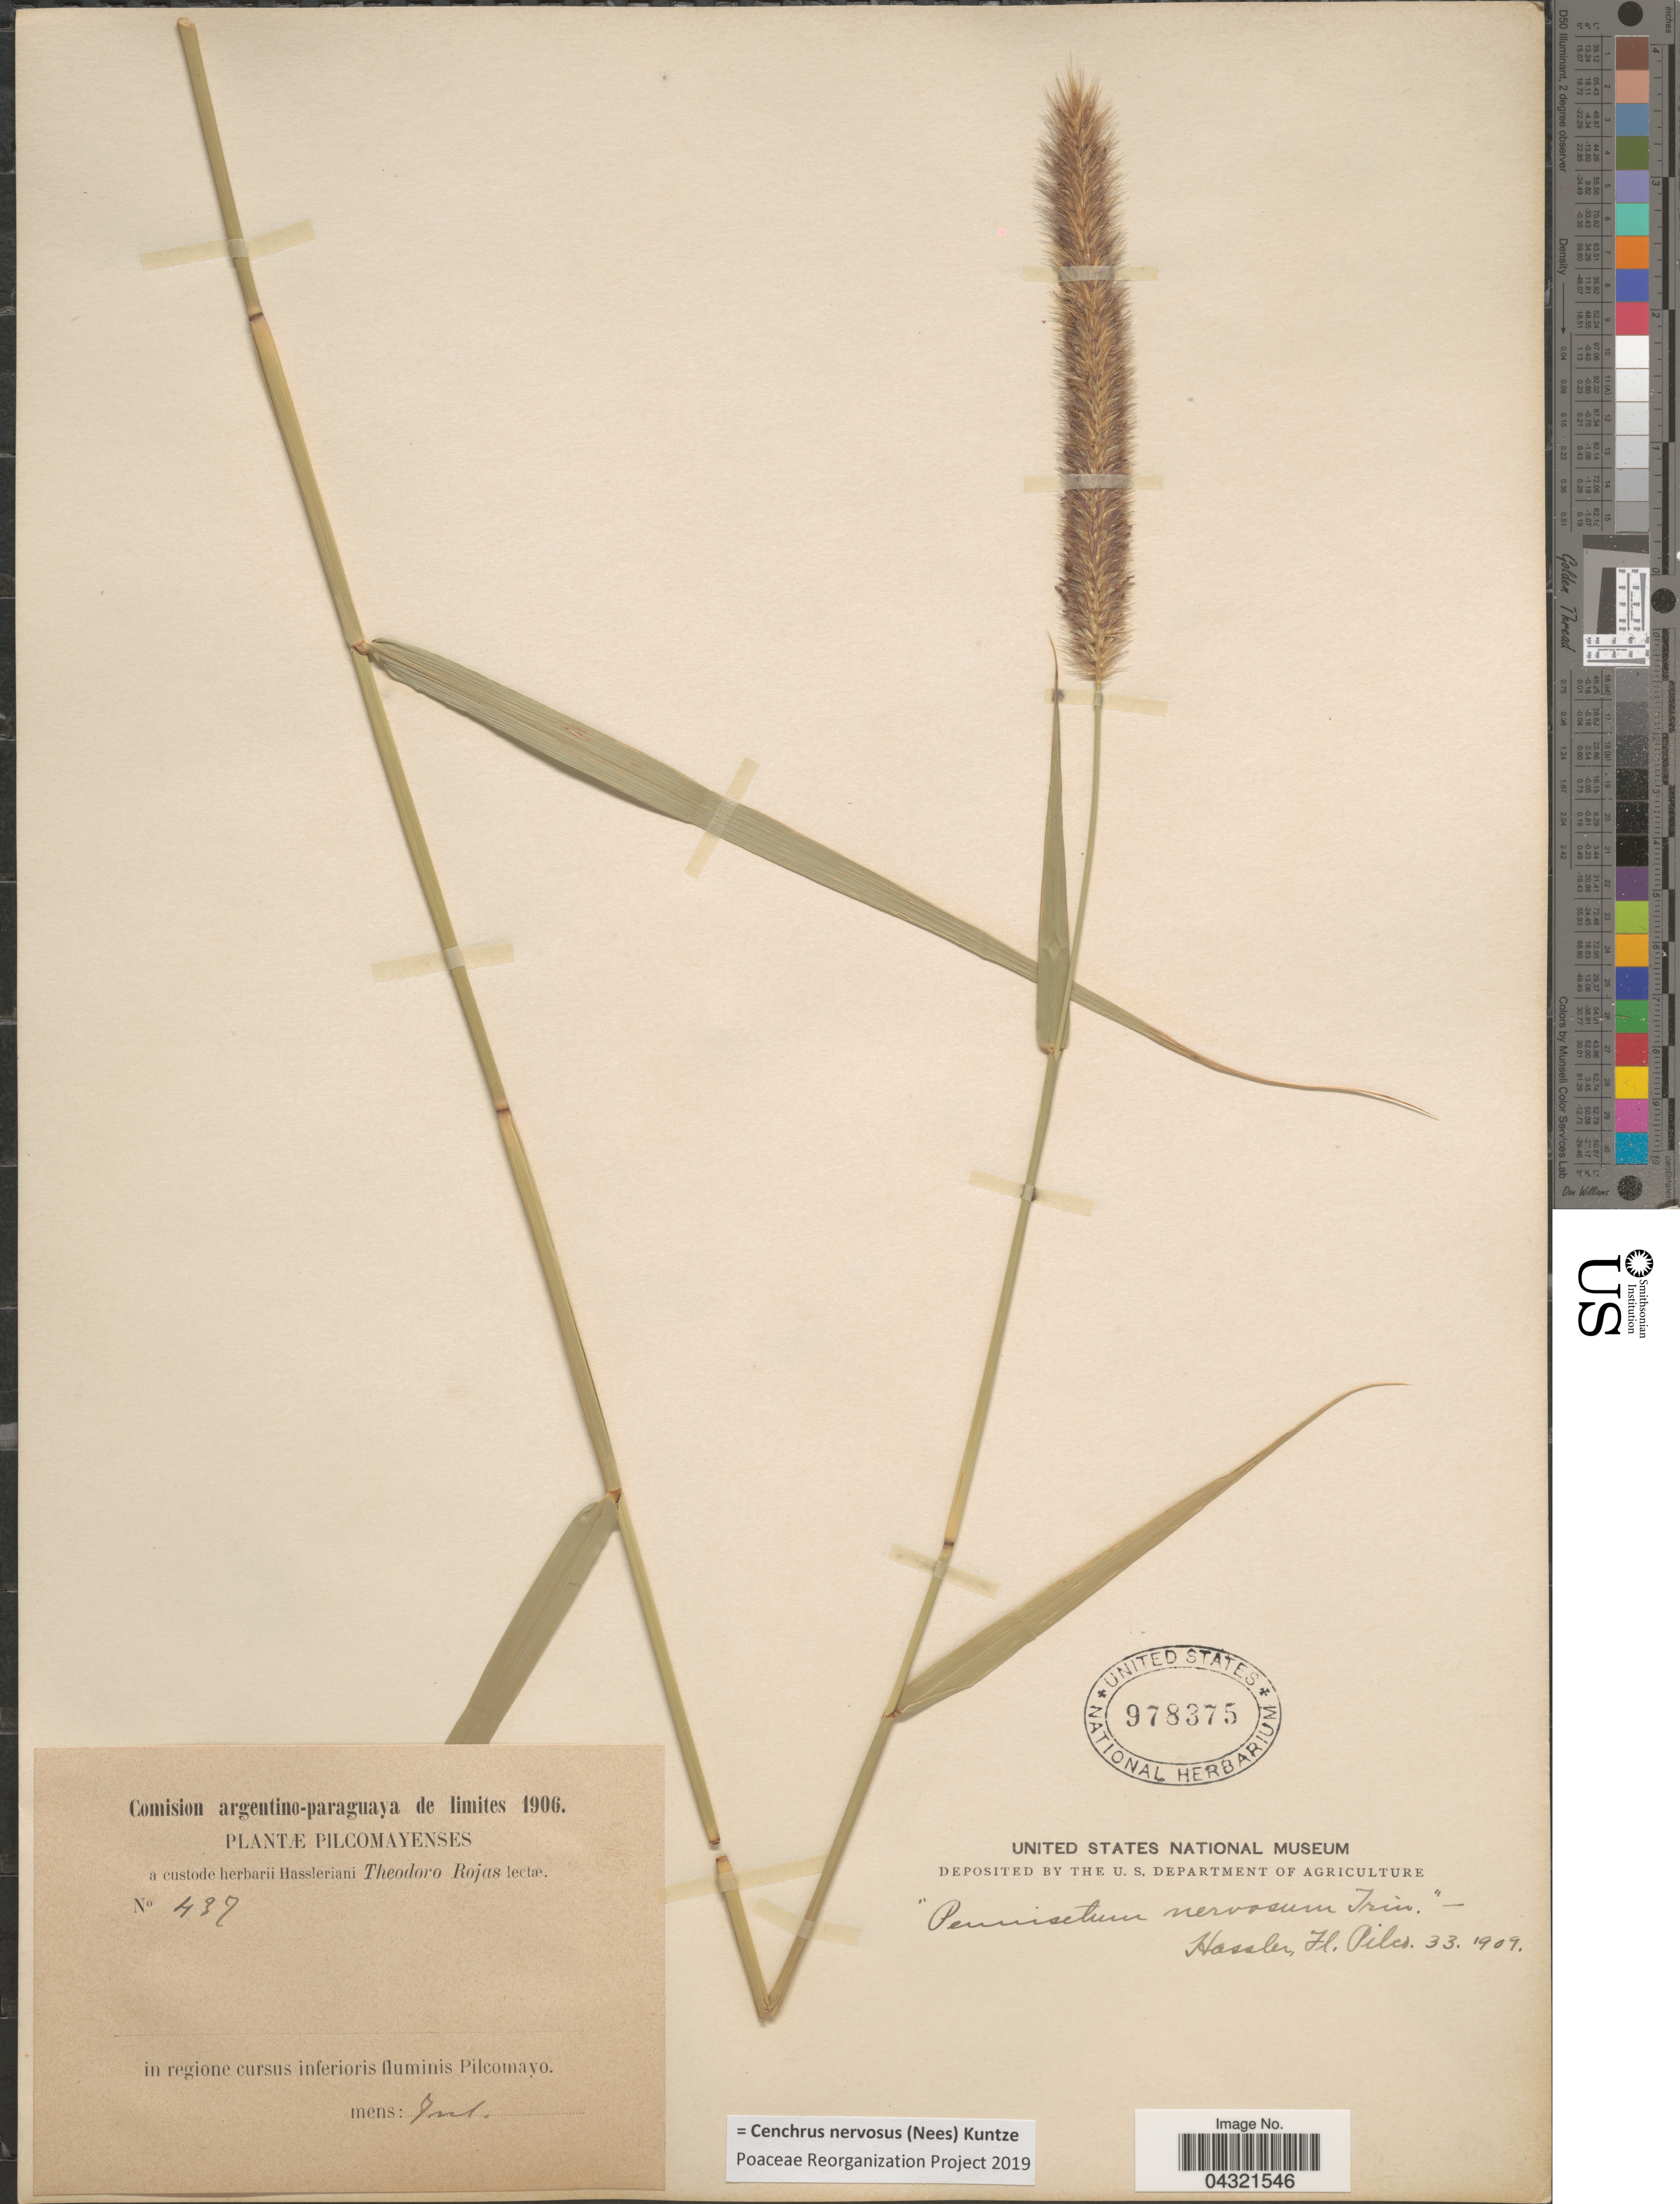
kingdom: Plantae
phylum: Tracheophyta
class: Liliopsida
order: Poales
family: Poaceae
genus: Cenchrus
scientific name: Cenchrus nervosus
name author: (Nees) Kuntze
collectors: T. Rojas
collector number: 437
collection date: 1906-07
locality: Comision argentino-paraguaya de limites 1906. Pilcomayenses. In regione cursus inferioris fluminis Pilcomayo.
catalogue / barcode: US 978375